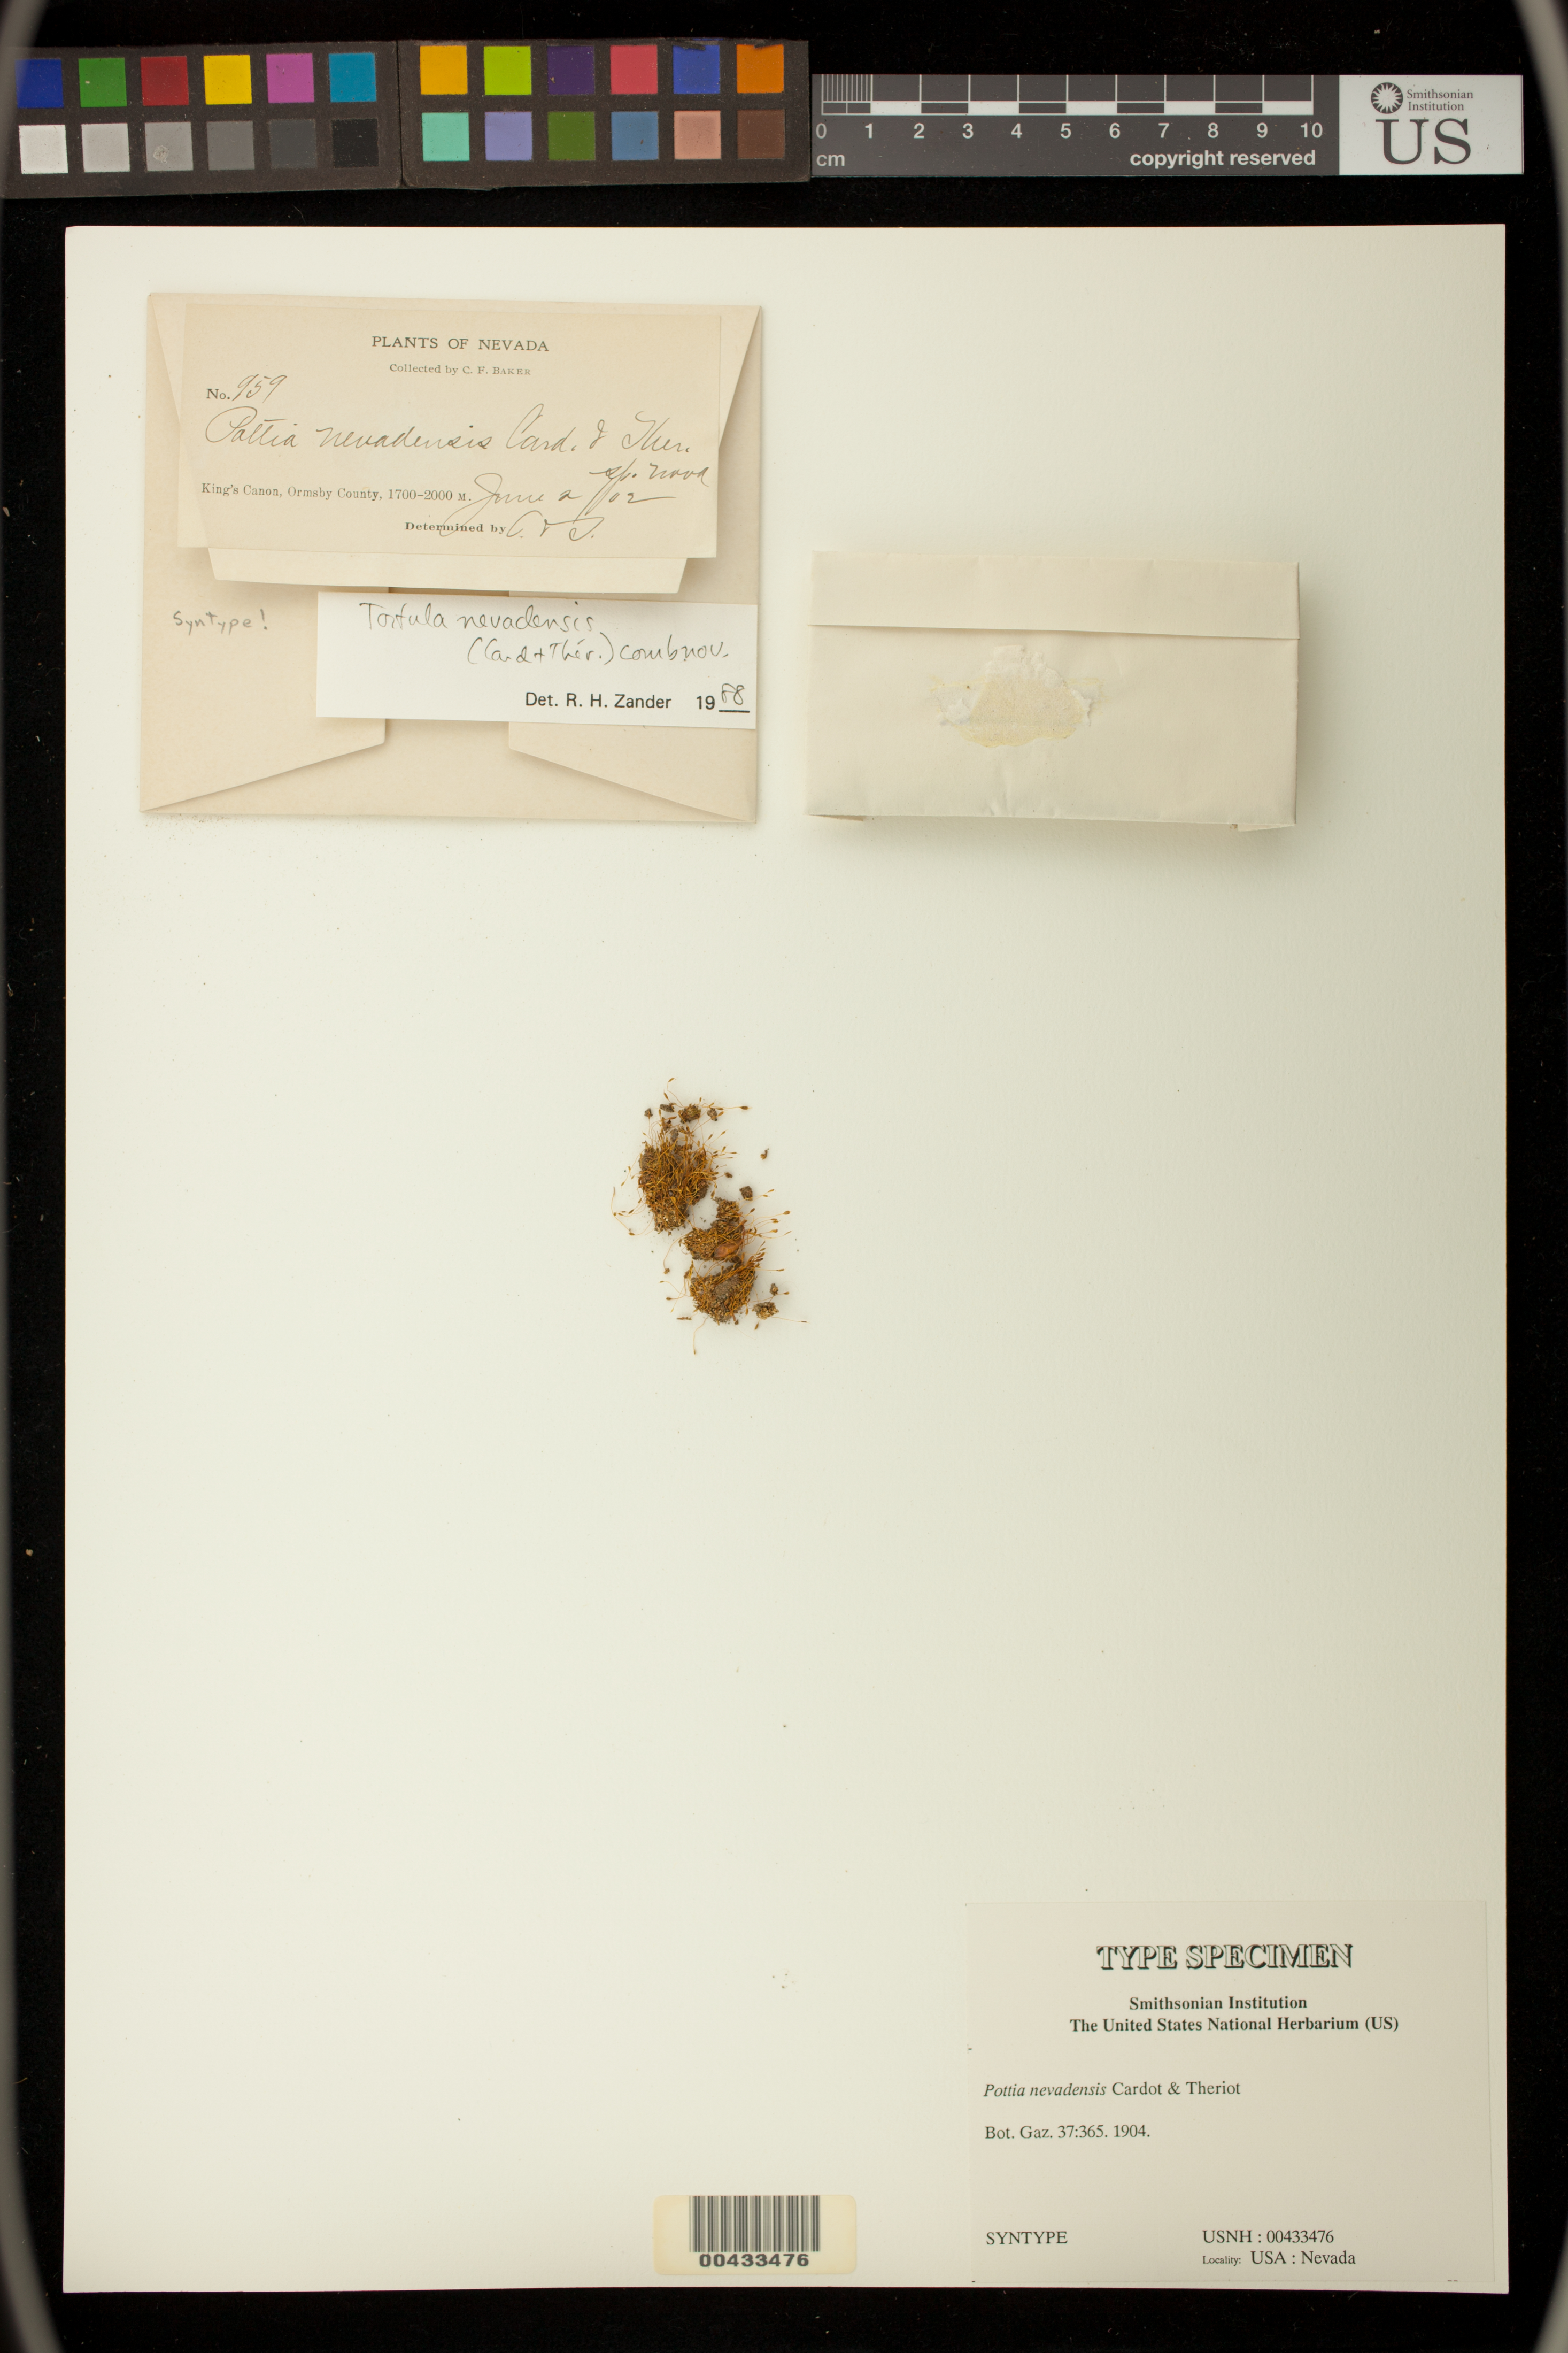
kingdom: Plantae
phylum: Bryophyta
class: Bryopsida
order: Pottiales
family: Pottiaceae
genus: Pottia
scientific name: Pottia nevadensis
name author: Cardot & Thér.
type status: Syntype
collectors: C. F. Baker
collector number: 959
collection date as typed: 02 Jun 1902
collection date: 1902-06-02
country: United States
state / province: Nevada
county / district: Carson City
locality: Kings Canyon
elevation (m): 1700